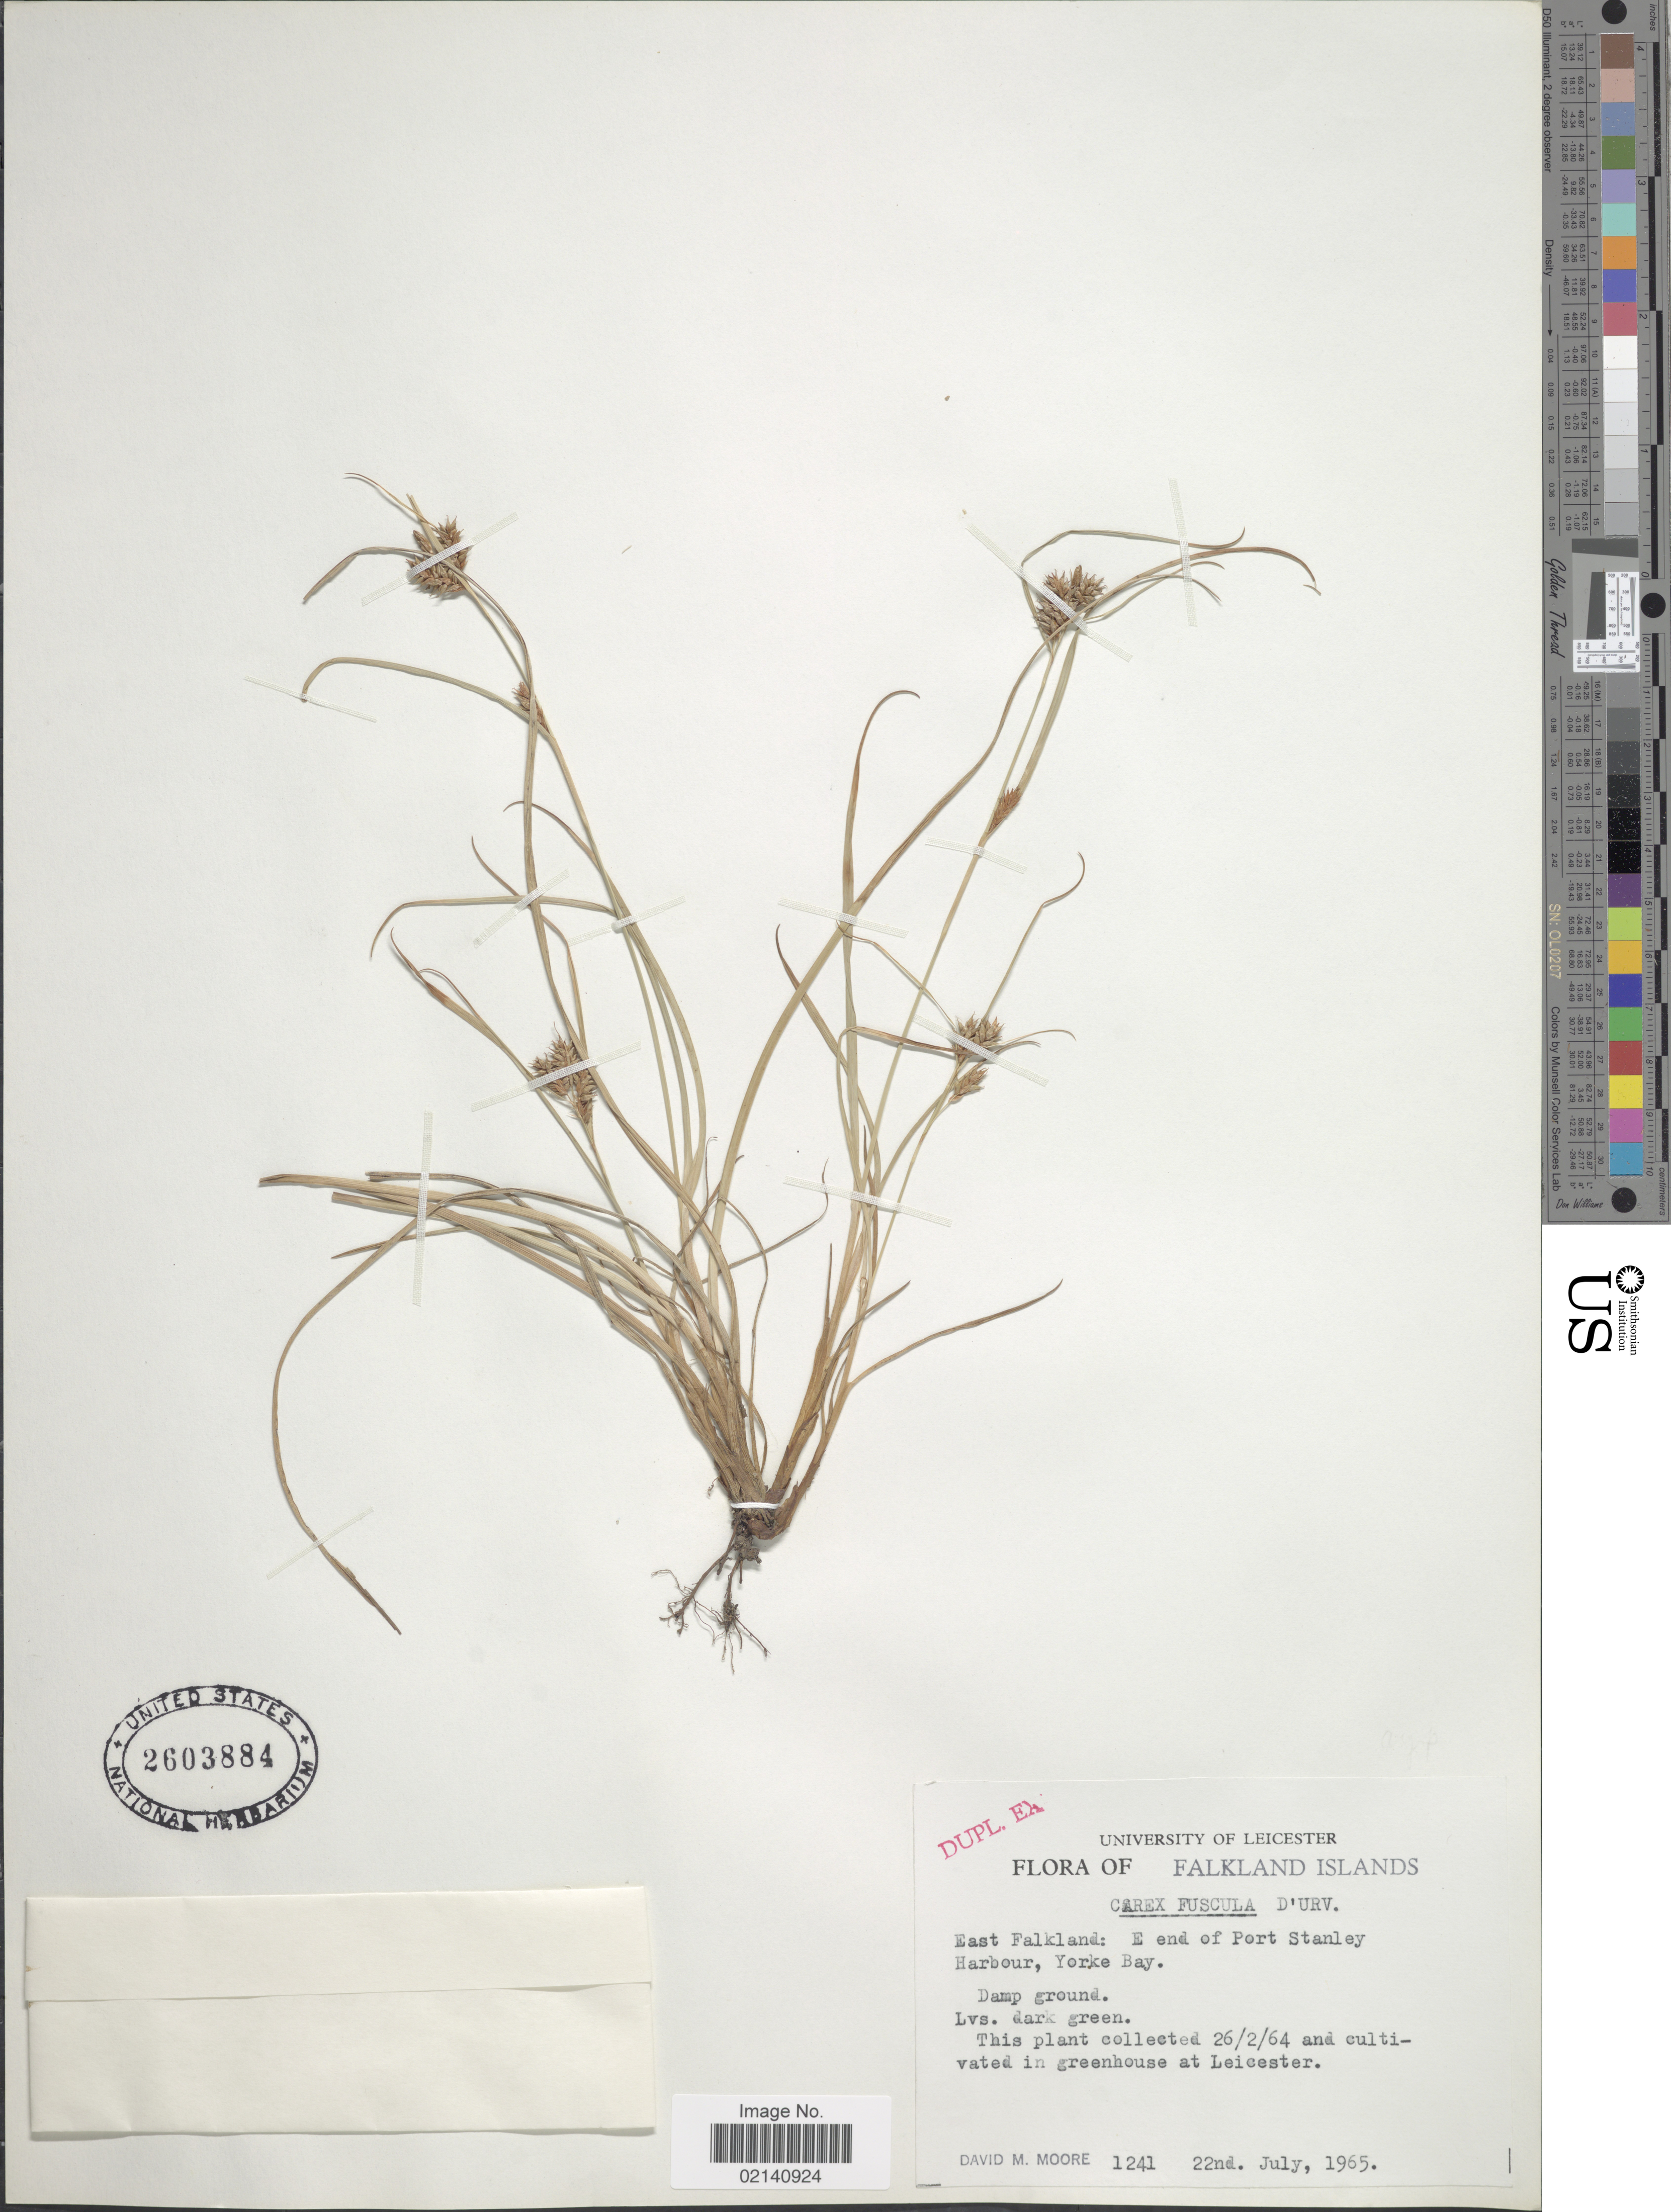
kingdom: Plantae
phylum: Tracheophyta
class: Liliopsida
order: Poales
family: Cyperaceae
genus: Carex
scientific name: Carex fuscula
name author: d'Urv.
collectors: D. Moore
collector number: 1241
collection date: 1965-07-22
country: Falkland Islands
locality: East Falkland: E end of Port Stanley Harbour, Yorke Bay, damp ground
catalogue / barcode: US 2603884